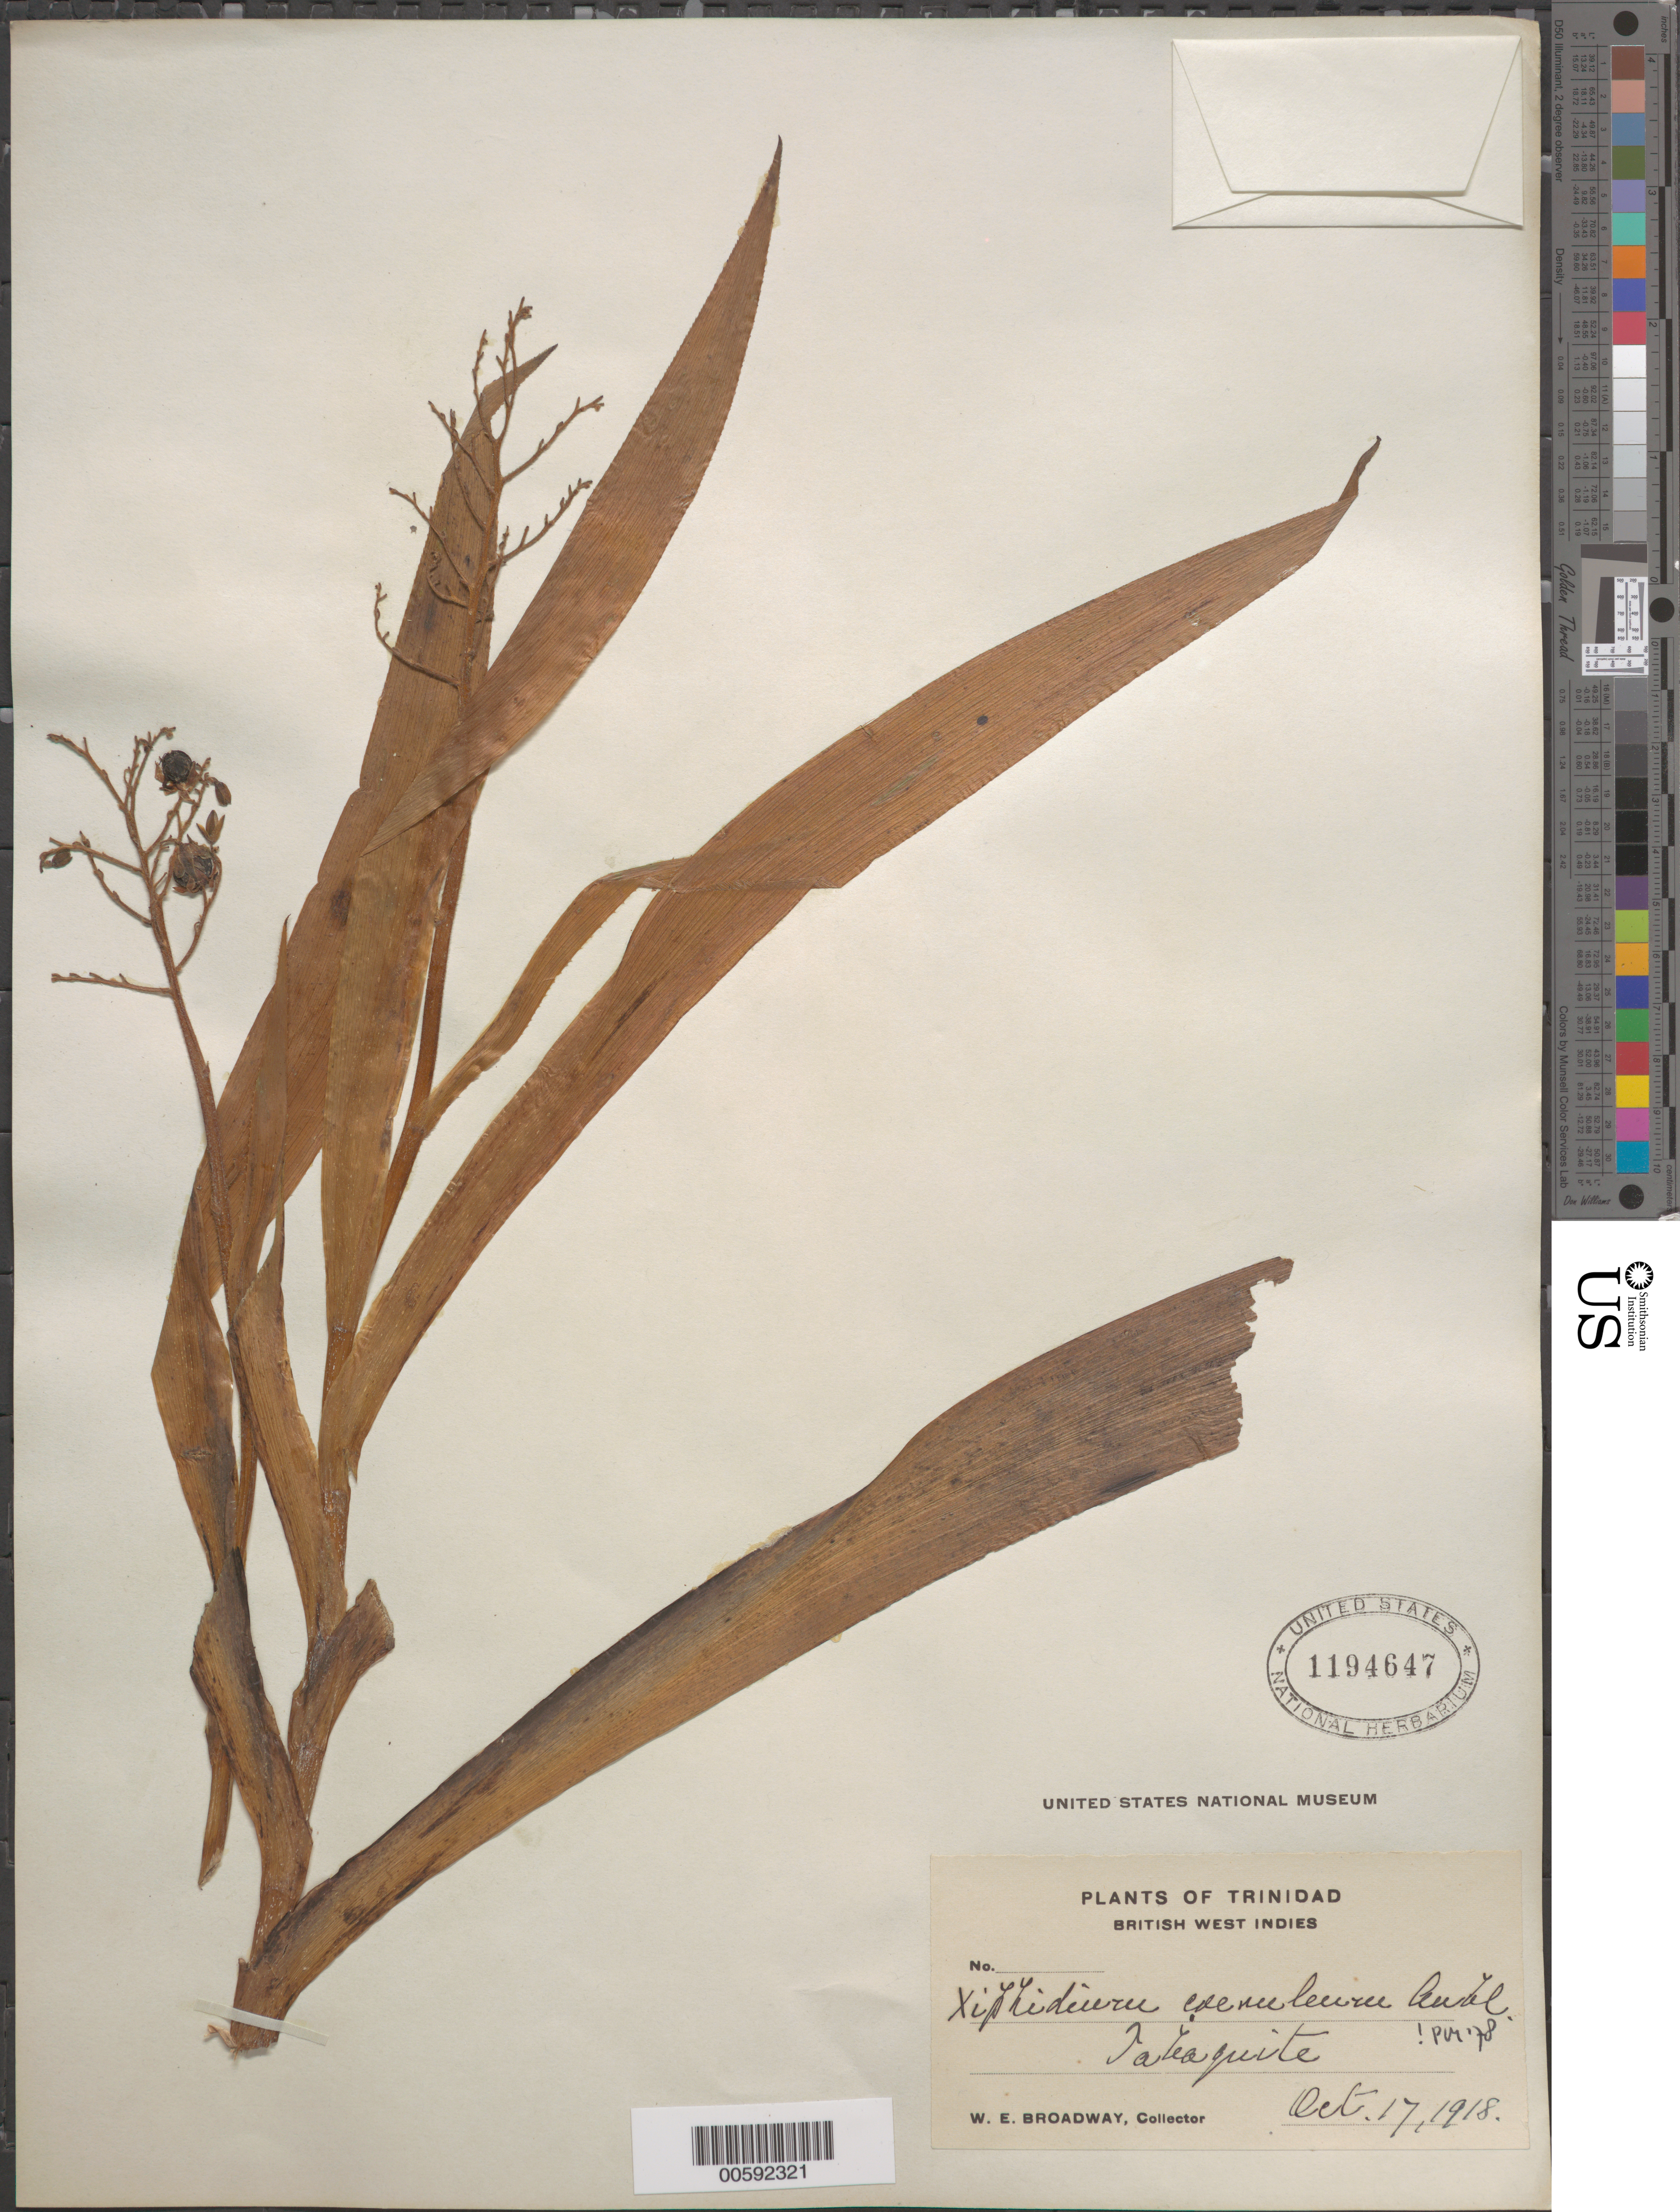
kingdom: Plantae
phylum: Tracheophyta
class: Liliopsida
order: Commelinales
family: Haemodoraceae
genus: Xiphidium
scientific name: Xiphidium caeruleum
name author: Aubl.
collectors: W. E. Broadway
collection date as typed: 17 Oct 1918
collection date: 1918-10-17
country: Trinidad and Tobago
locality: Tateaquite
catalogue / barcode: US 1194647